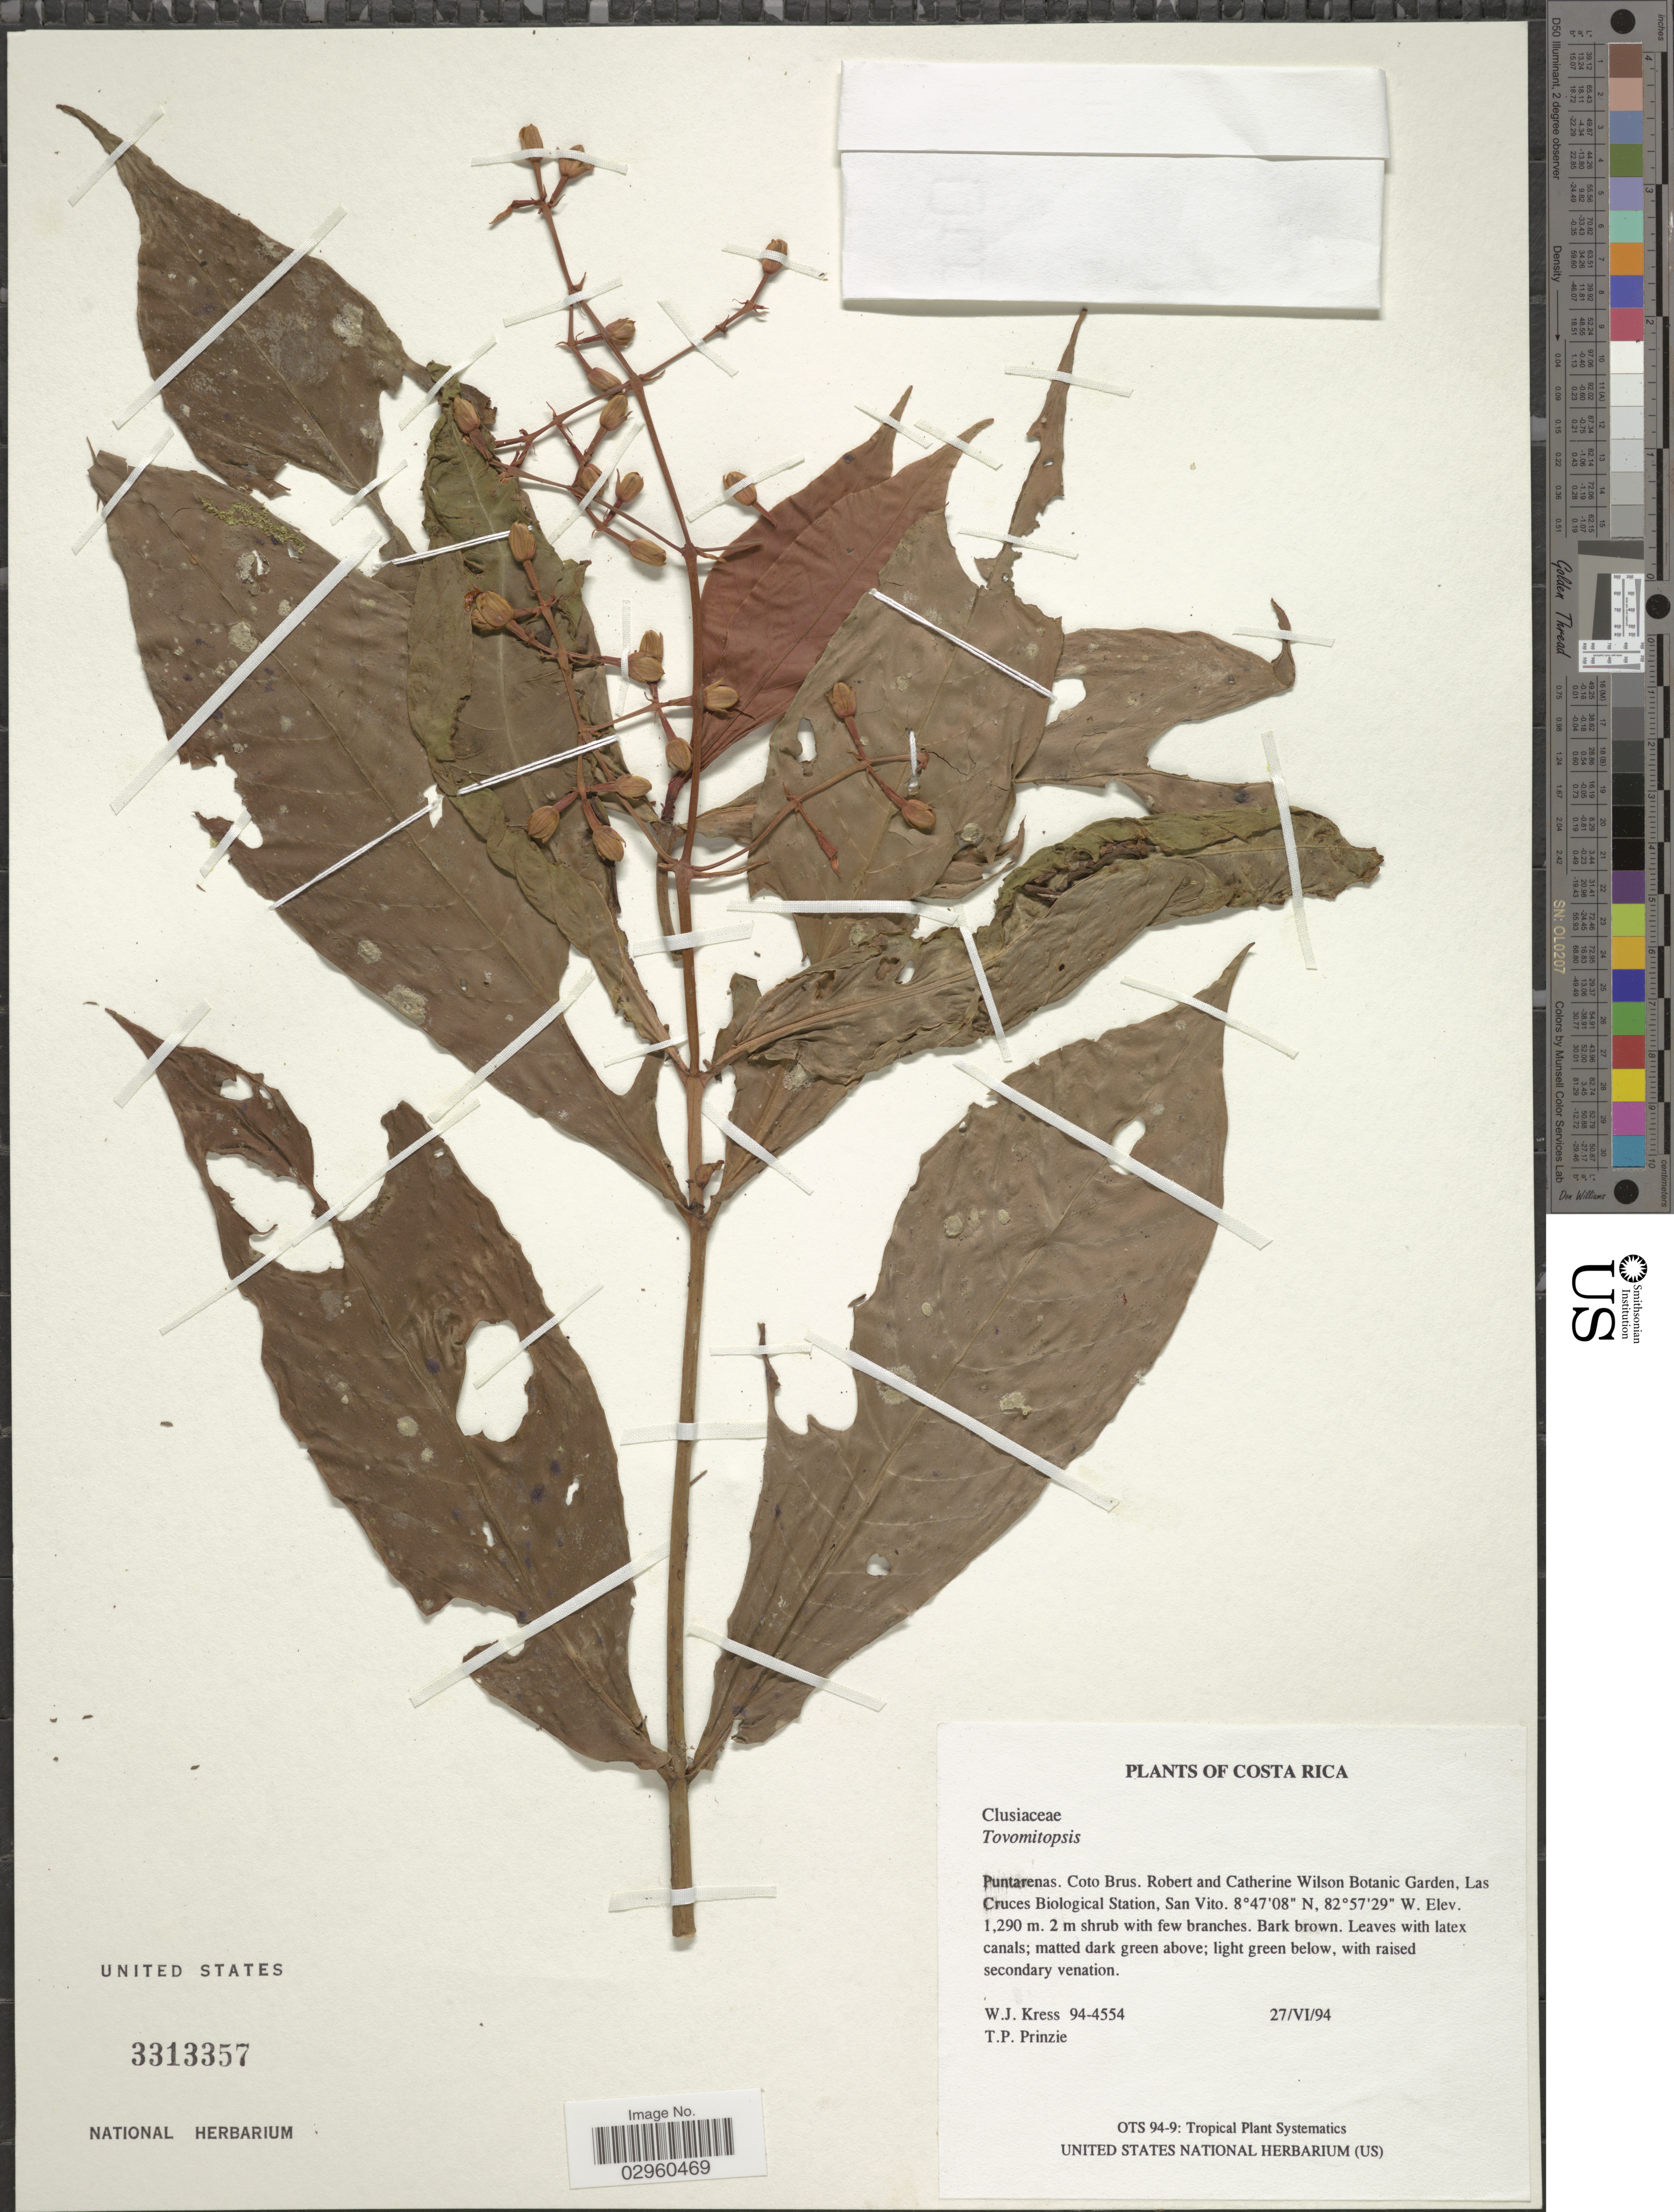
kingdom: Plantae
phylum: Tracheophyta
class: Magnoliopsida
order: Malpighiales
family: Clusiaceae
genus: Tovomitopsis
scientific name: Tovomitopsis sp.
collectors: W. J. Kress & T. Prinzie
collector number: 94-4554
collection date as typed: Transcribed d/m/y: 27/6/94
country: Costa Rica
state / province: Puntarenas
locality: Coto Brus. Robert and Catherine Wilson Botanic Garden, Las Cruces Biological Station, San Vito.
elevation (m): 1290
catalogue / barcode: US 3313357